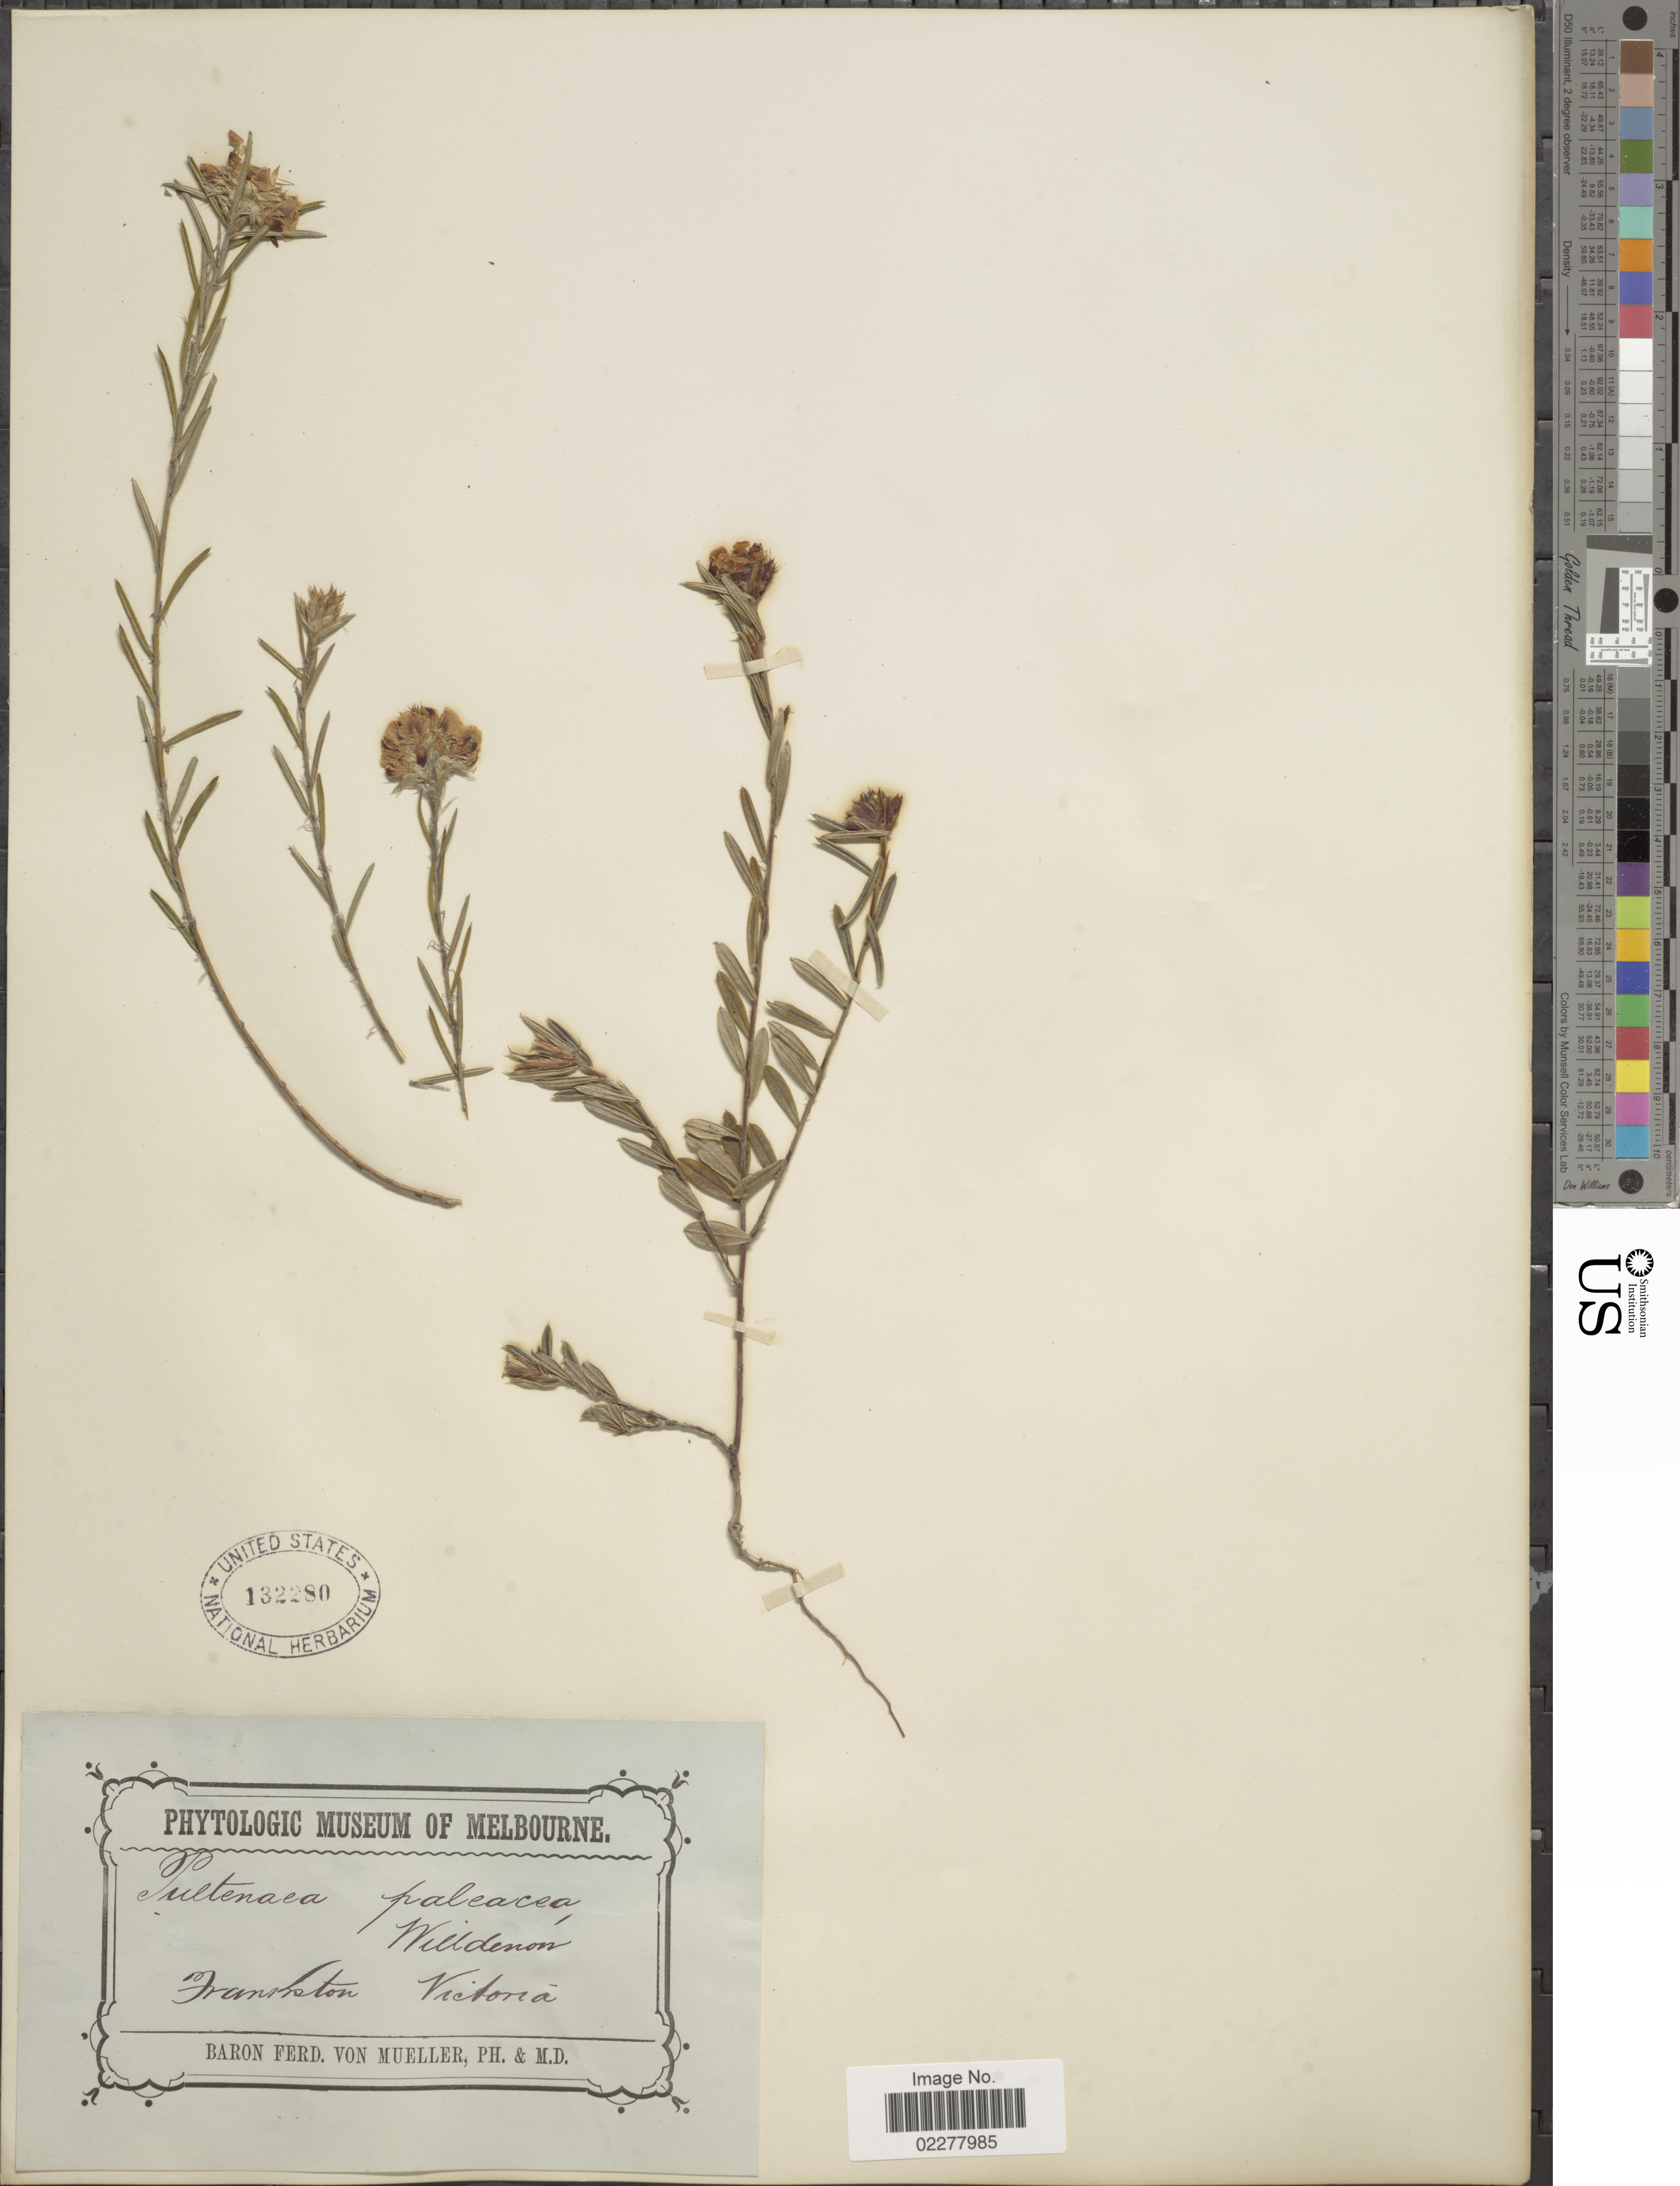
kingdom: Plantae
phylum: Tracheophyta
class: Magnoliopsida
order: Fabales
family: Fabaceae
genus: Pultenaea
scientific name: Pultenaea paleacea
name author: Willd.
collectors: F. von Mueller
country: Australia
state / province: Victoria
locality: Frankston, Victoria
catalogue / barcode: US 132280